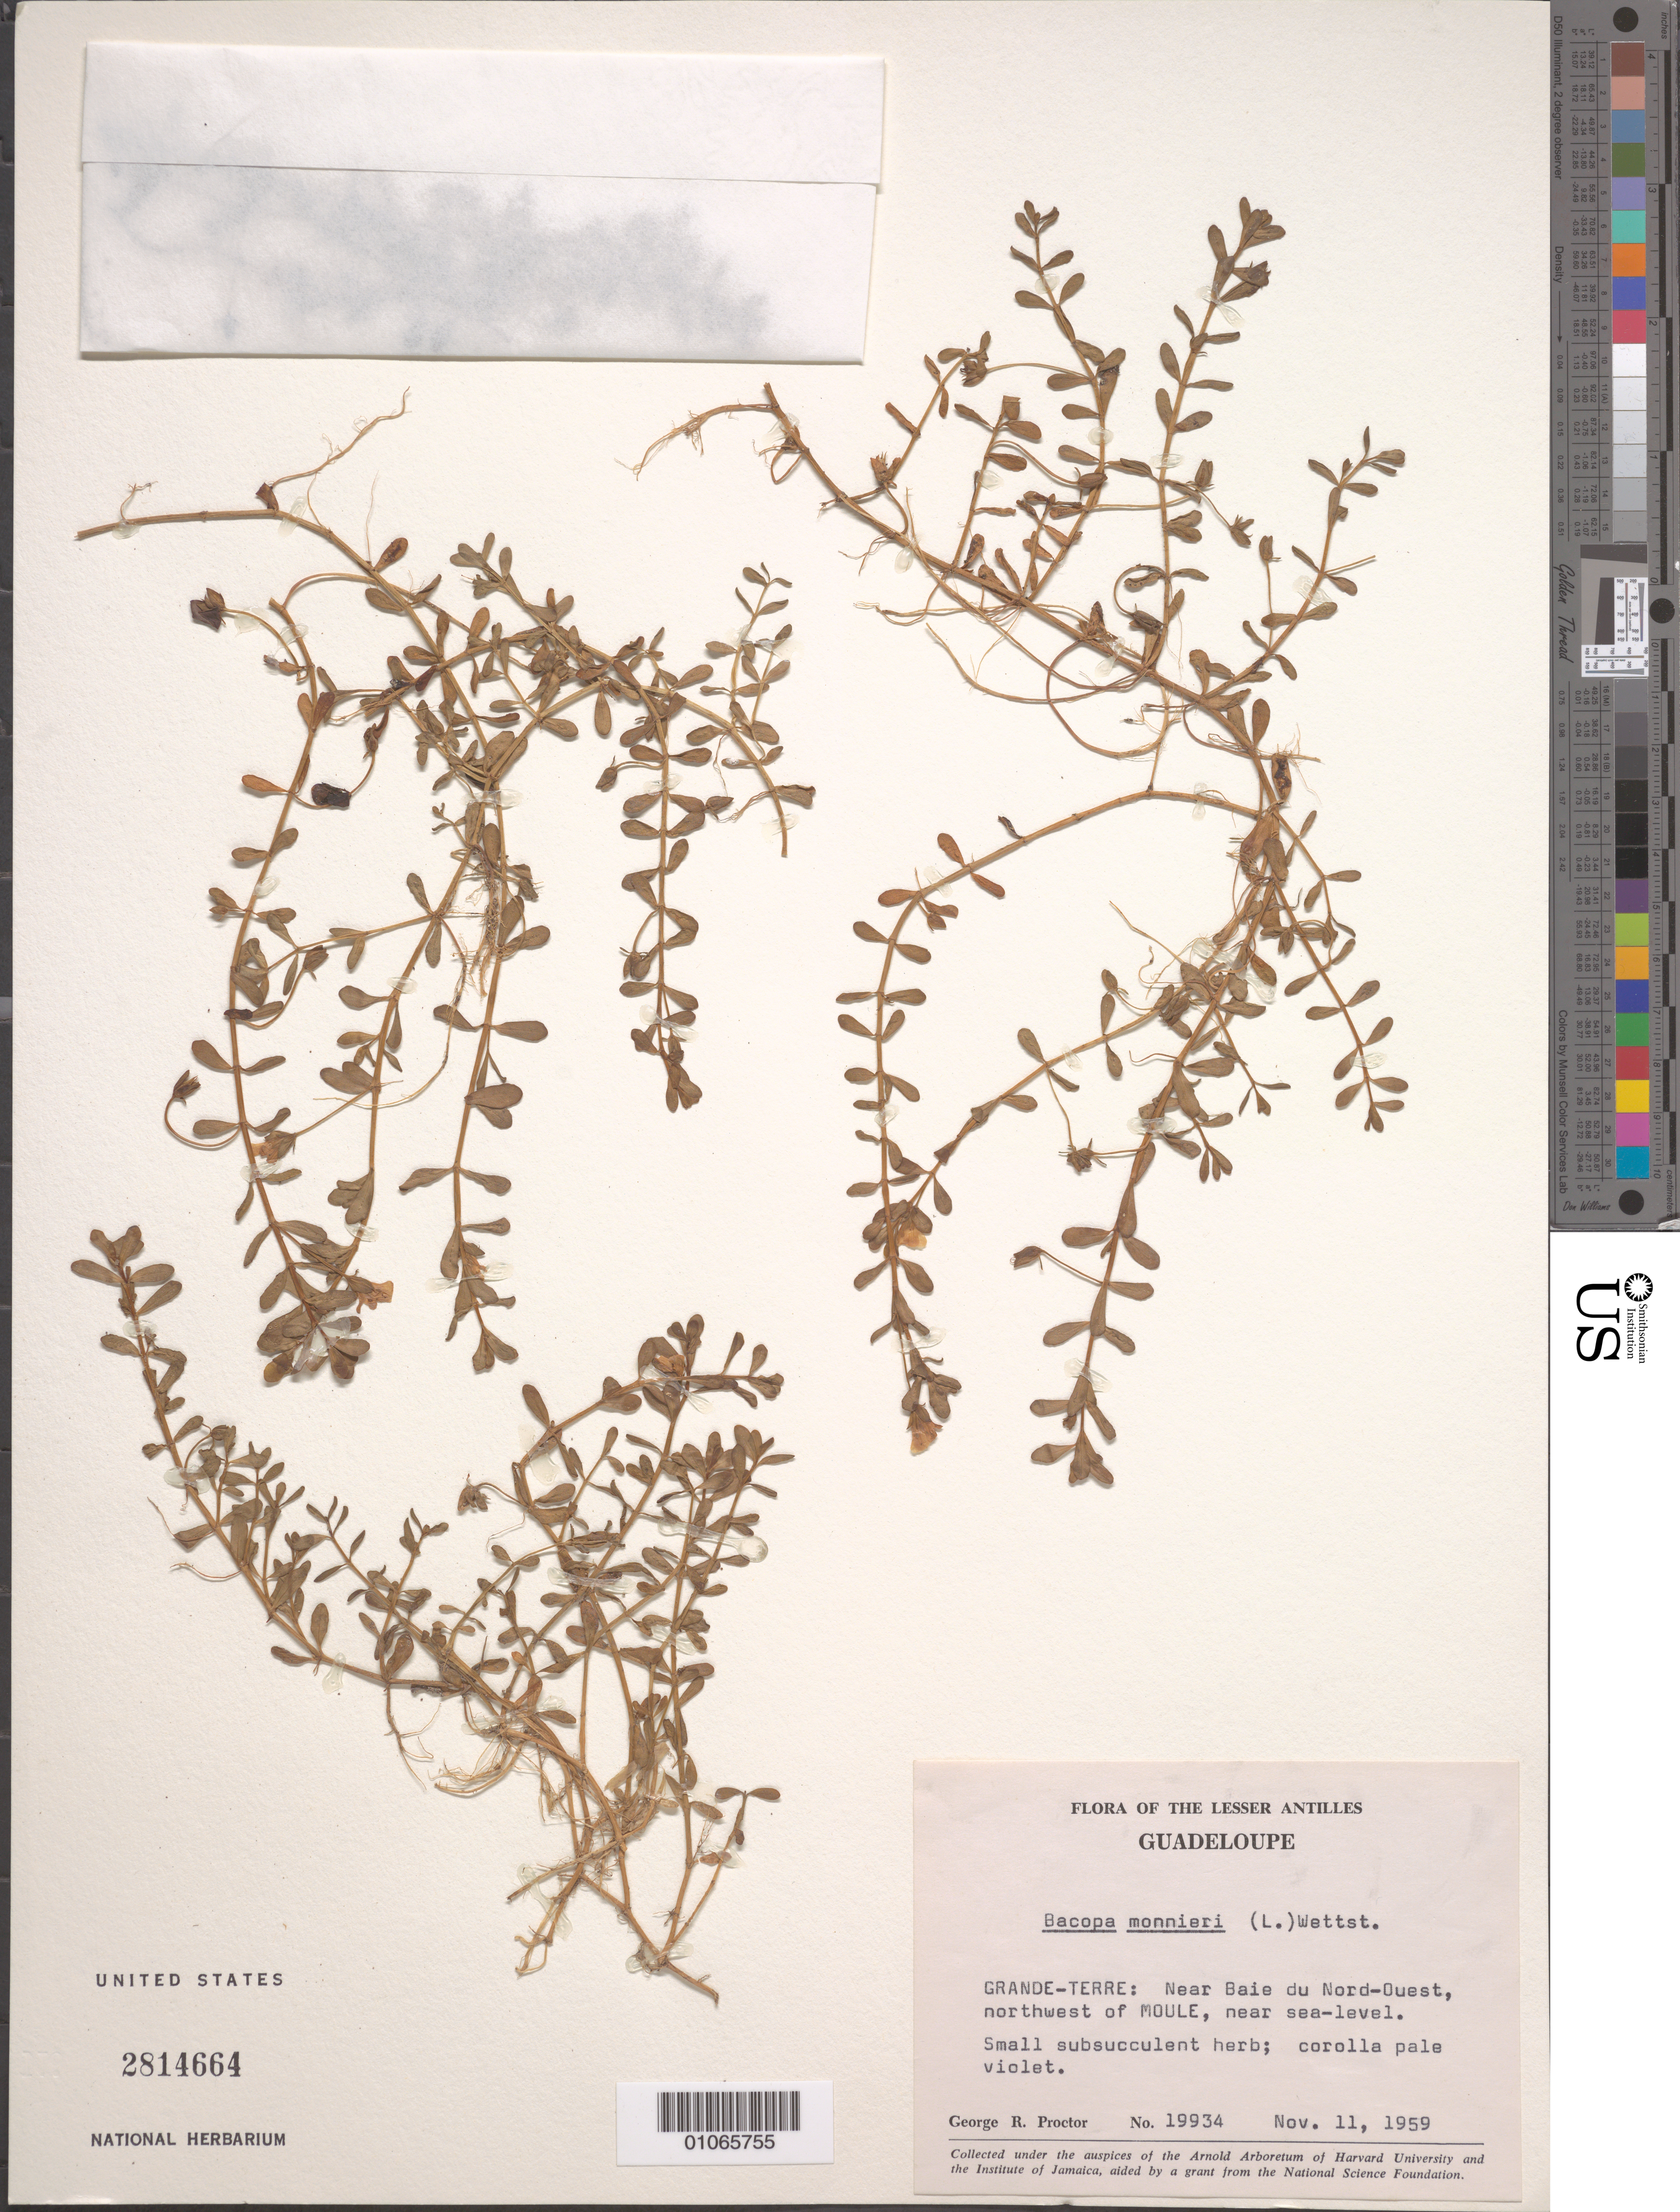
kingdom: Plantae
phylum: Tracheophyta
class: Magnoliopsida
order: Lamiales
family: Plantaginaceae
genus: Bacopa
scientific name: Bacopa monnieri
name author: (L.) Wettst.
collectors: G. R. Proctor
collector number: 19934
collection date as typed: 11 Nov 1959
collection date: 1959-11-11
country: Guadeloupe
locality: Grande-Terre: near Baie du Nord-Ouest, northwest of Moule, near sea-level.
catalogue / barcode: US 2814664